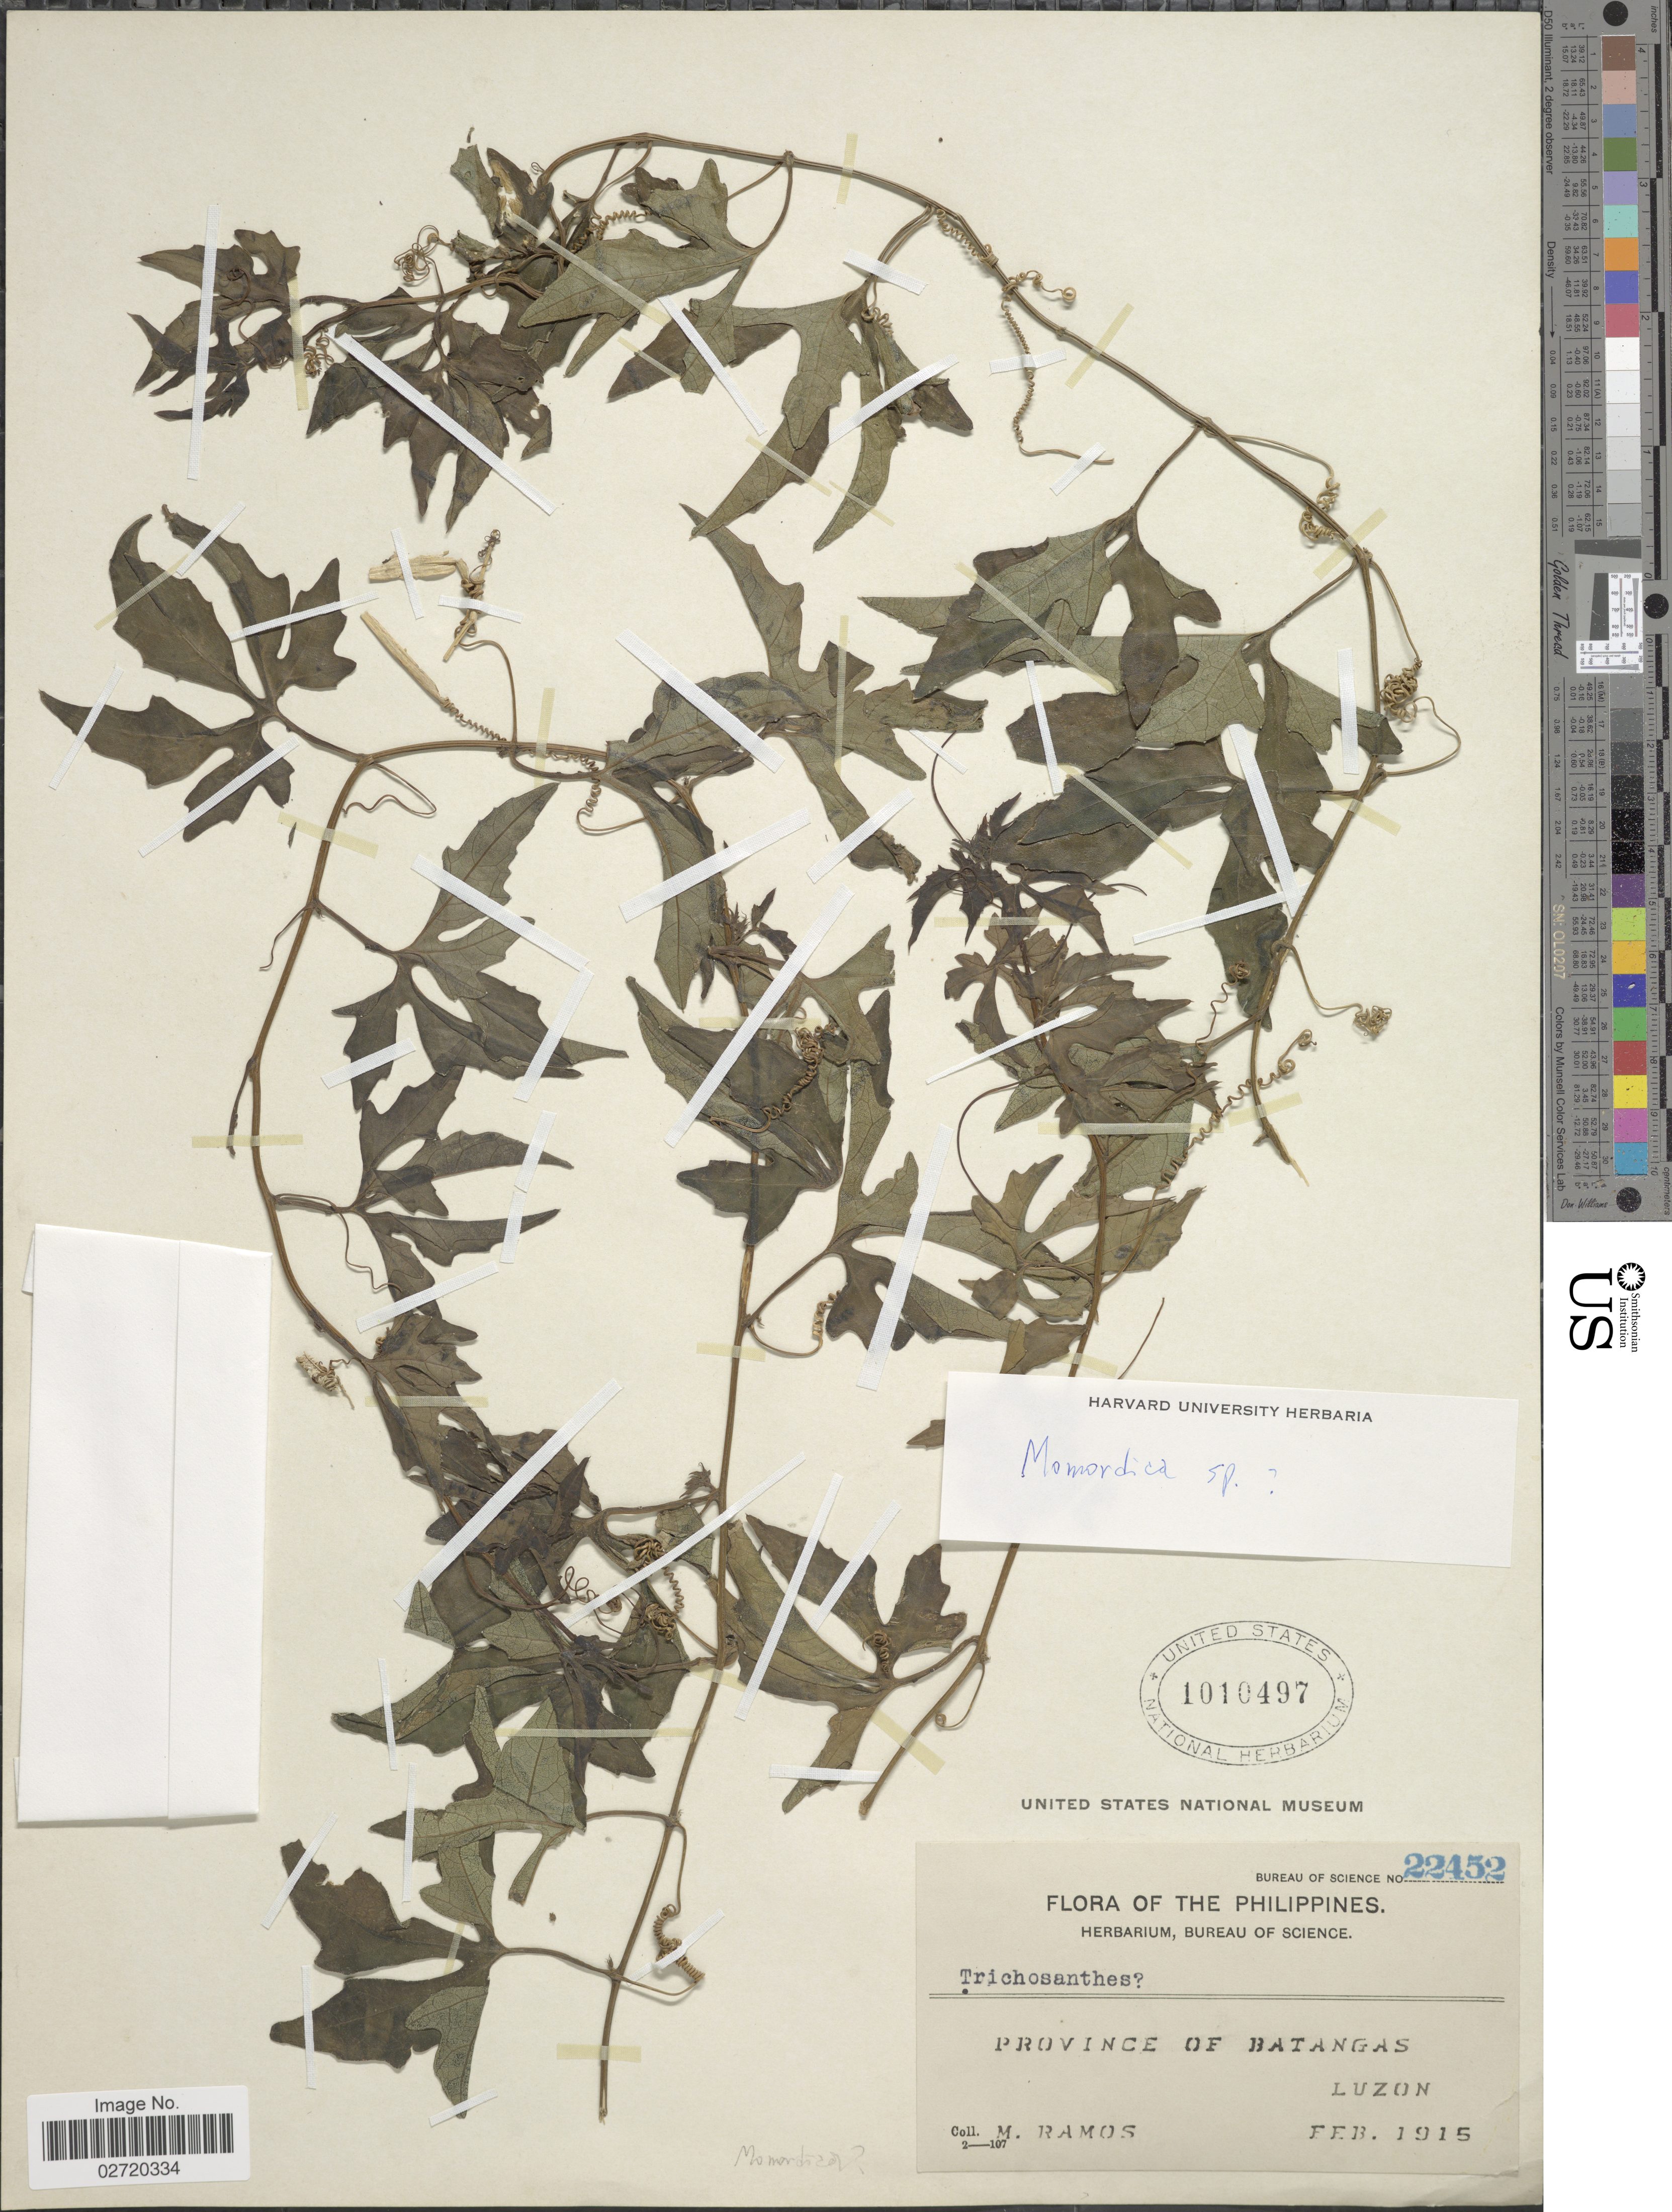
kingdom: Plantae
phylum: Tracheophyta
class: Magnoliopsida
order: Cucurbitales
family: Cucurbitaceae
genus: Momordica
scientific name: Momordica sp.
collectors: M. Ramos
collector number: Bureau of Science 22452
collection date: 1915-02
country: Philippines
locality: Province of Batangas, Luzon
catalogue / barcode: US 1010497